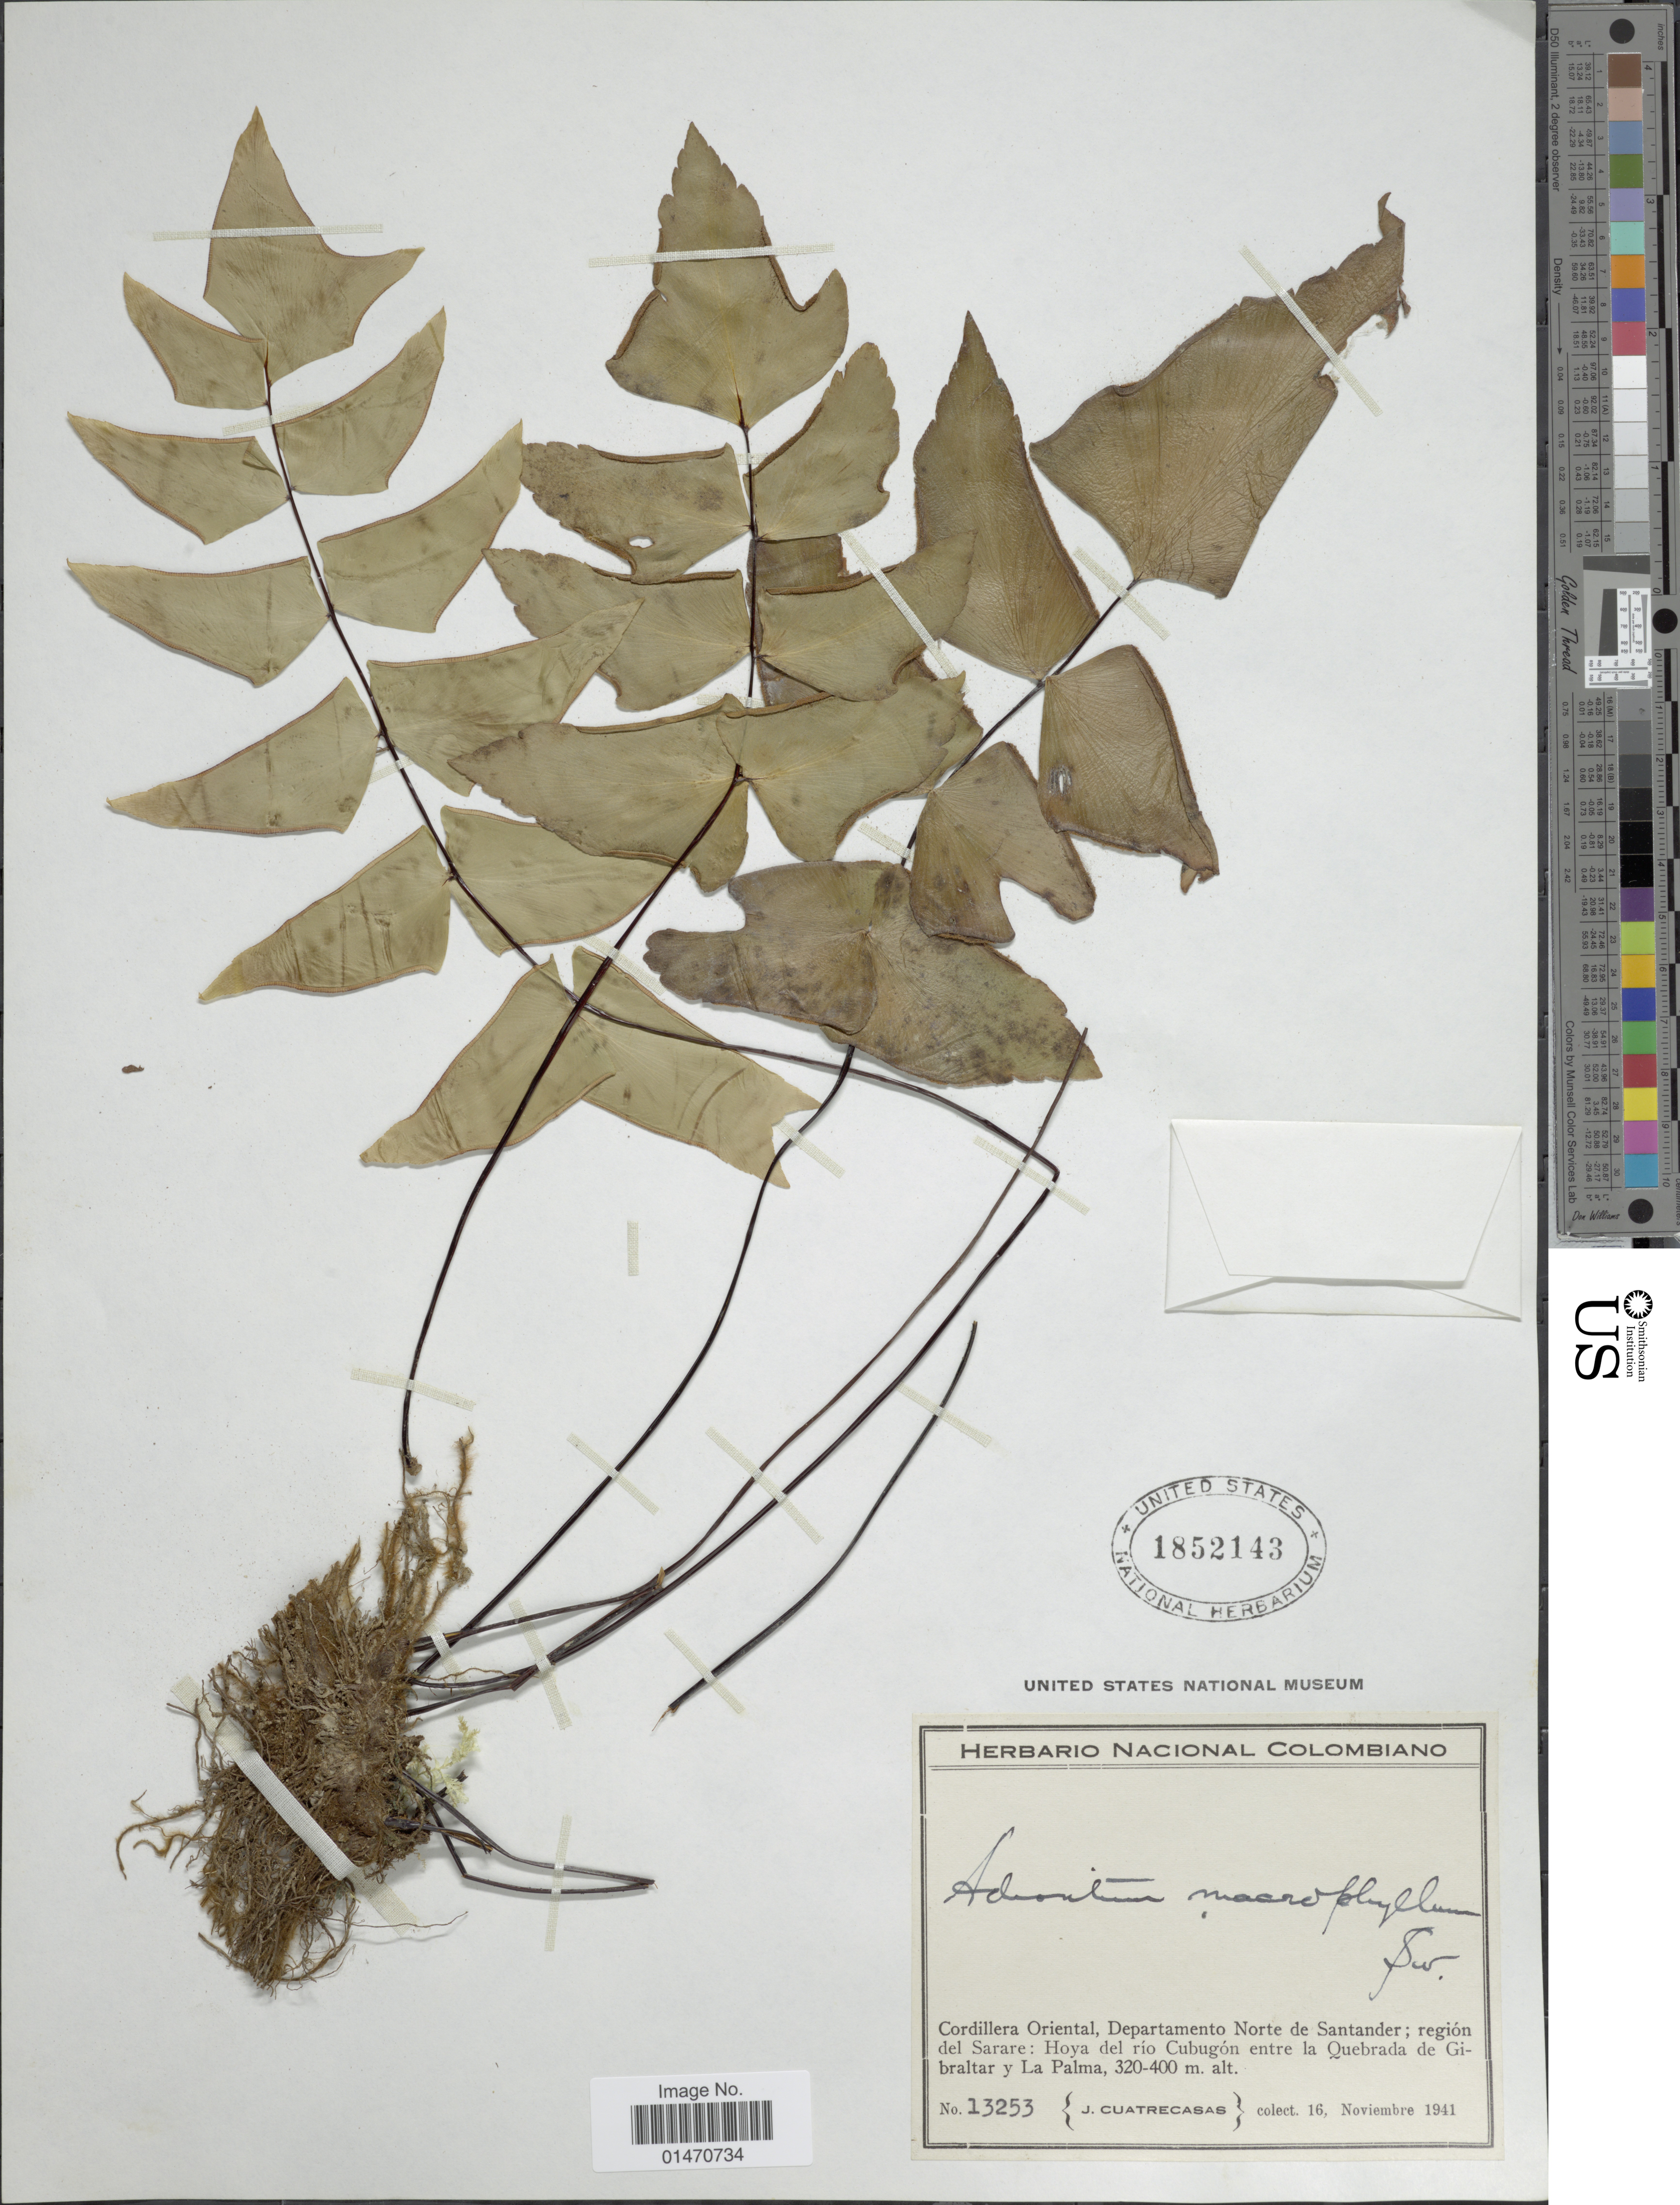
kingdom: Plantae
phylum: Tracheophyta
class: Polypodiopsida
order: Polypodiales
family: Pteridaceae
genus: Adiantum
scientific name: Adiantum macrophyllum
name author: Sw.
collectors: J. Cuatrecasas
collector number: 13253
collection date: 1941-11-16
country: Colombia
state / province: Norte de Santander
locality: Cordillera Oriental, Departamento Norte de Santander; Region del Sarare: Hoya del rio Cubugón entre la Quebrada de Gibraltar y La Palma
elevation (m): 320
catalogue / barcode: US 1852143